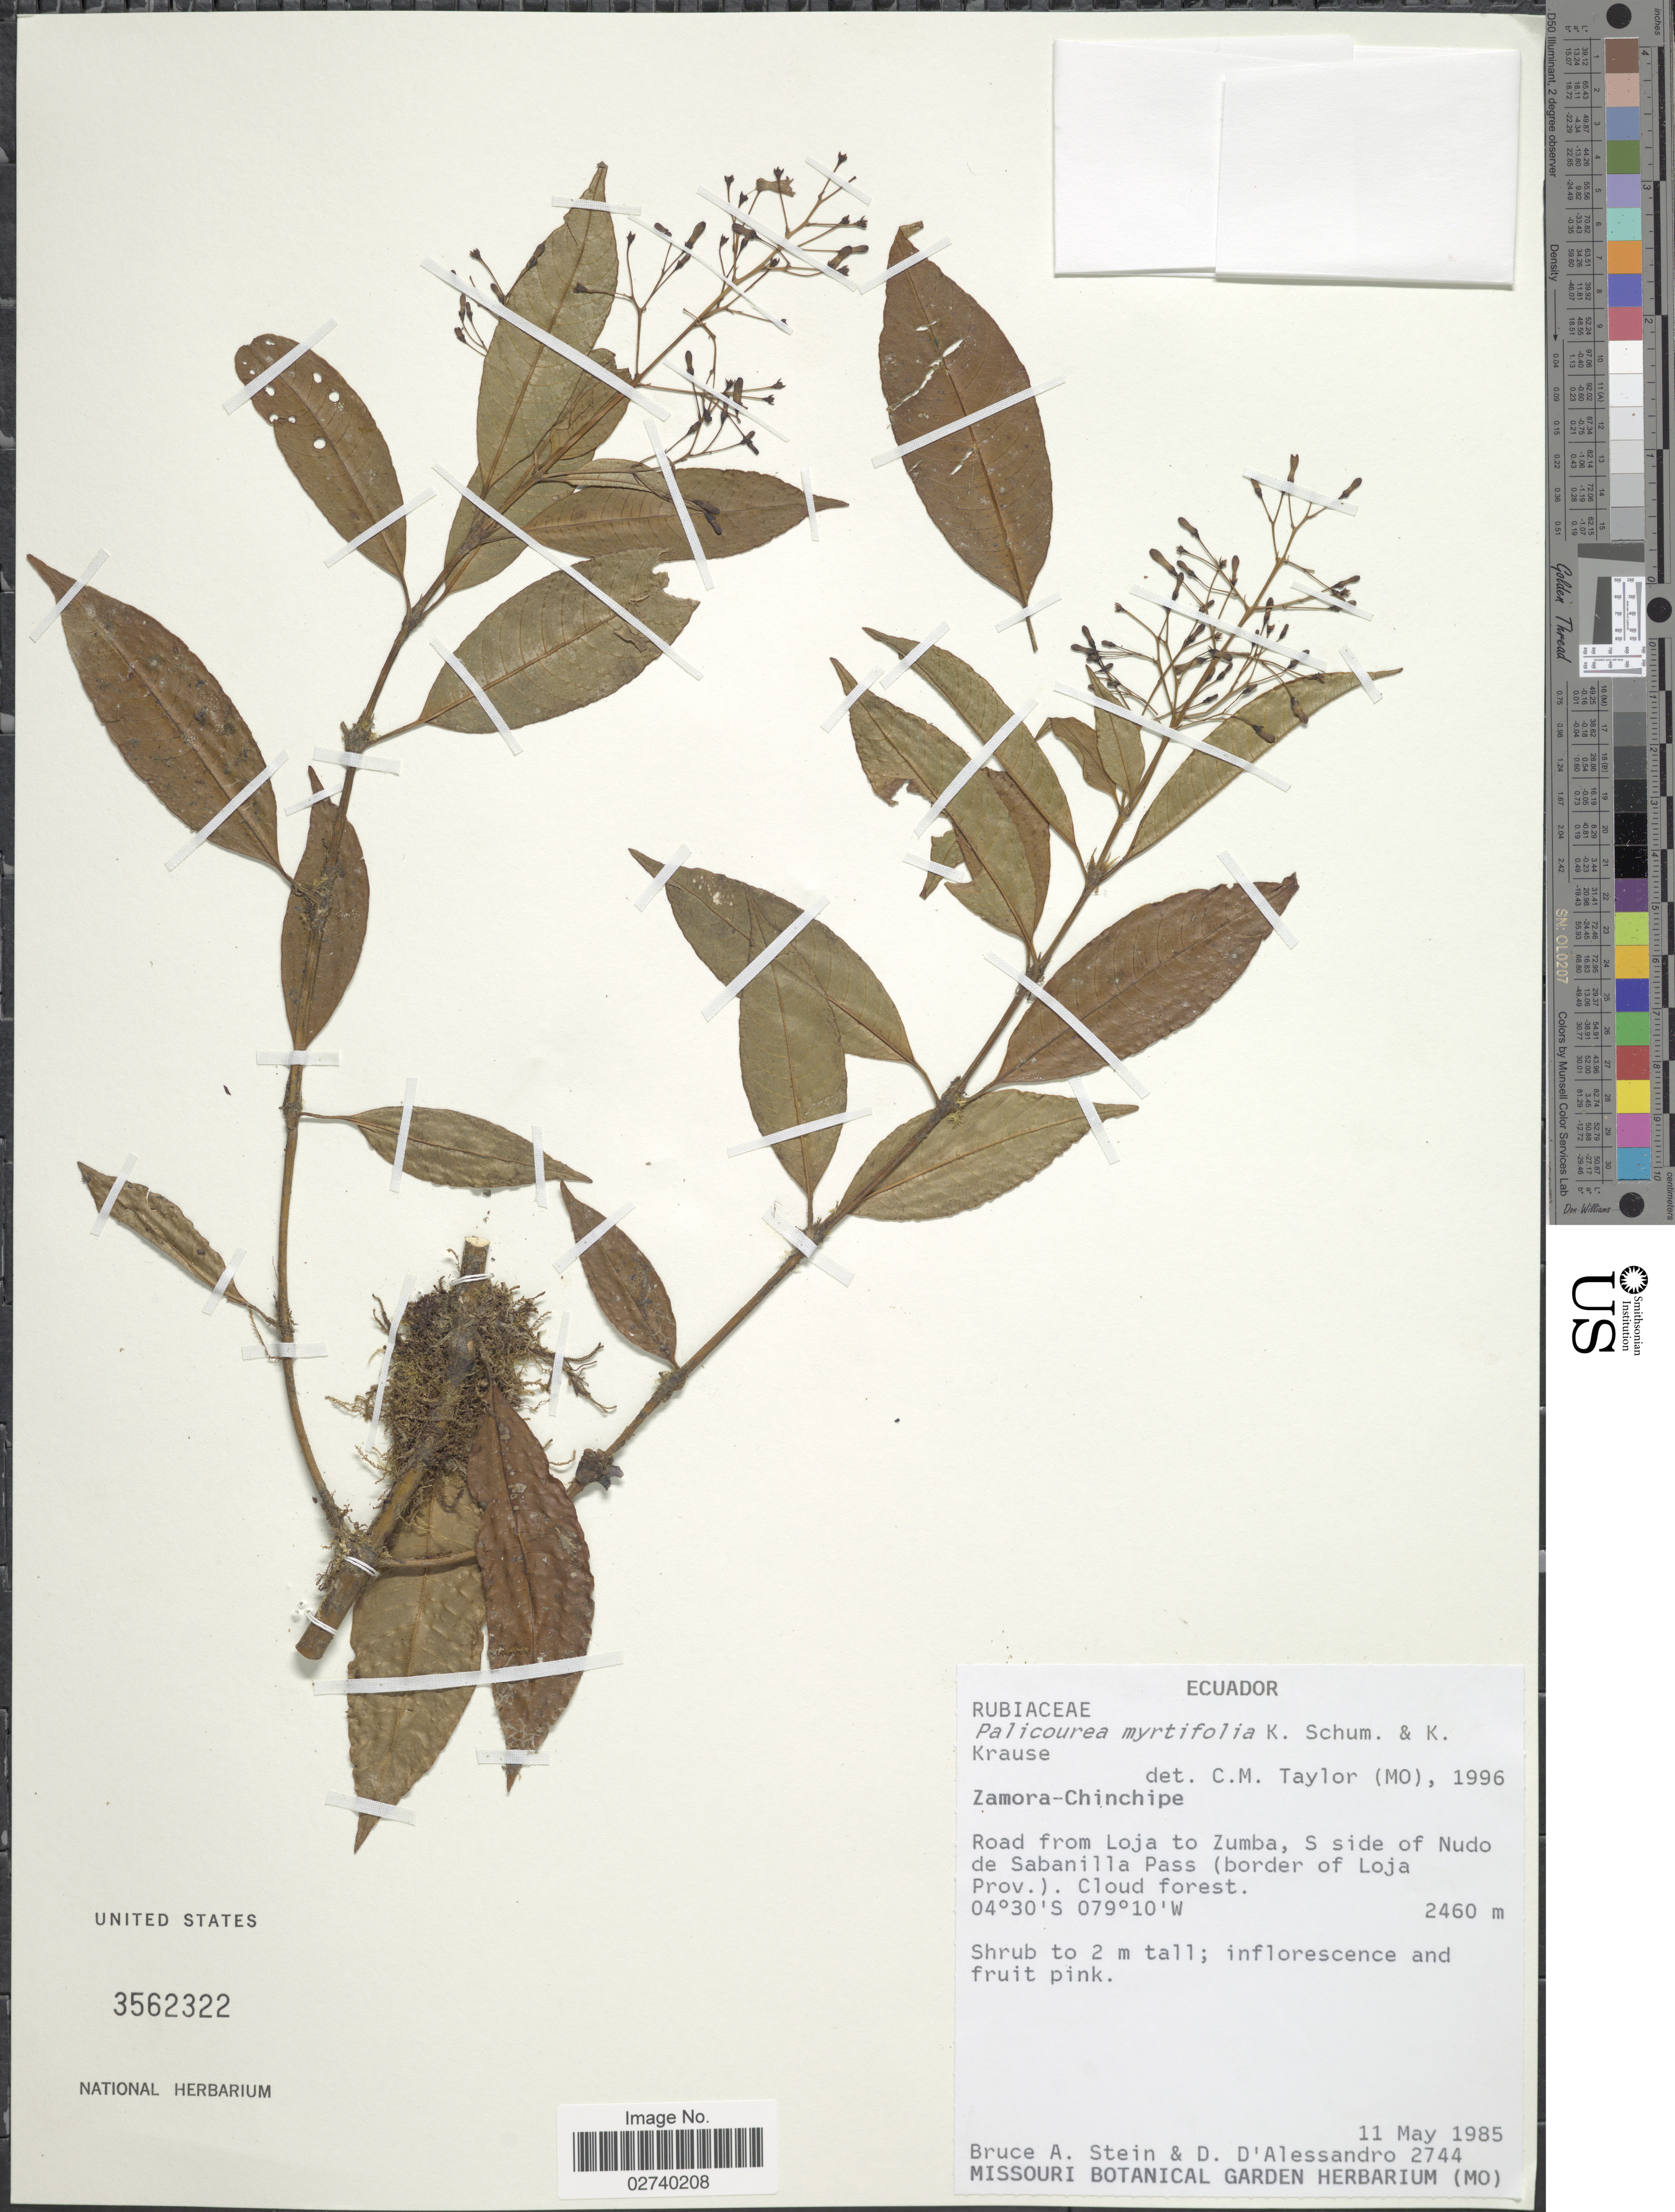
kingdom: Plantae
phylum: Tracheophyta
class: Magnoliopsida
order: Gentianales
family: Rubiaceae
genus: Palicourea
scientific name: Palicourea myrtifolia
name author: K. Schum. & K. Krause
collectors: B. A. Stein & D. D'alessandro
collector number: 2744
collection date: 1985-05-11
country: Ecuador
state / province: Zamora-Chinchipe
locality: Road from Loja to Zumba, S side of Nudo de Sabanilla Pass (border of Loja Prov.)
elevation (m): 2460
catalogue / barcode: US 3562322